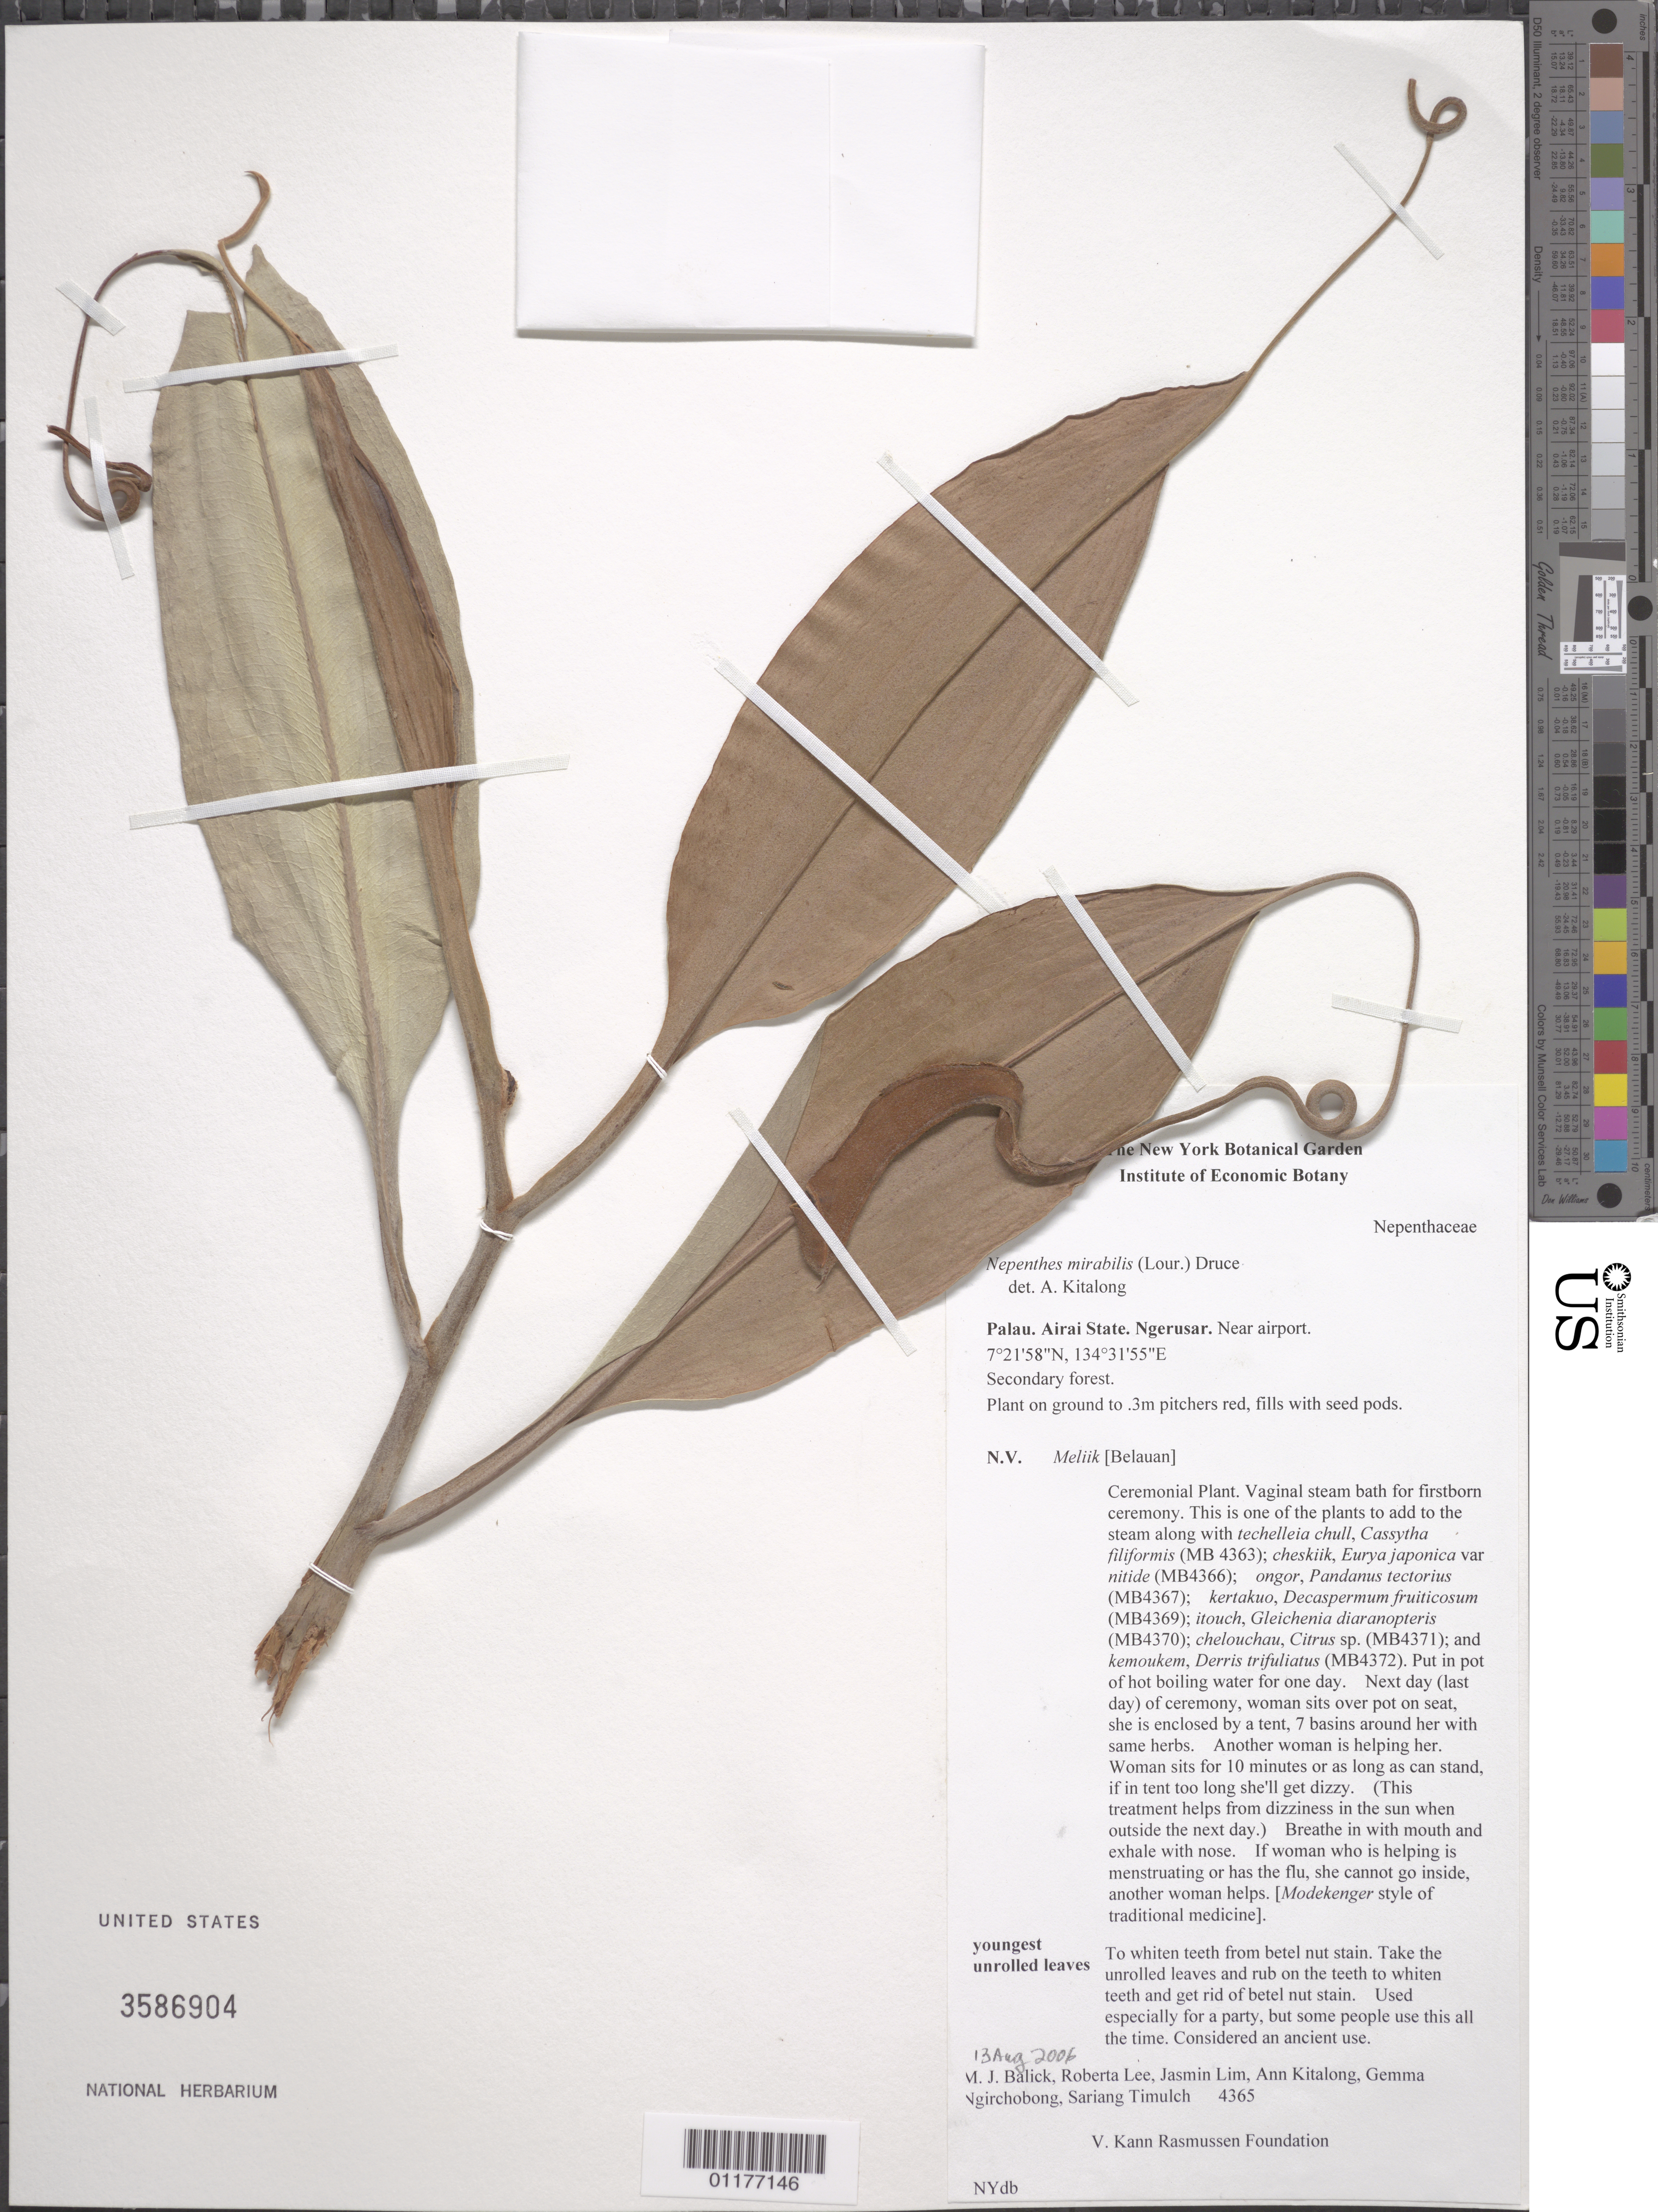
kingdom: Plantae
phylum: Tracheophyta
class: Magnoliopsida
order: Caryophyllales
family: Nepenthaceae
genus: Nepenthes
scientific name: Nepenthes mirabilis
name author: (Lour.) Druce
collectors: M. J. Balick, R. Lee, J. Lim, A. Kitalong, G. Ngirchobong & S. Timulch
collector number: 4365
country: Palau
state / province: Airai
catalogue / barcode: US 3586904